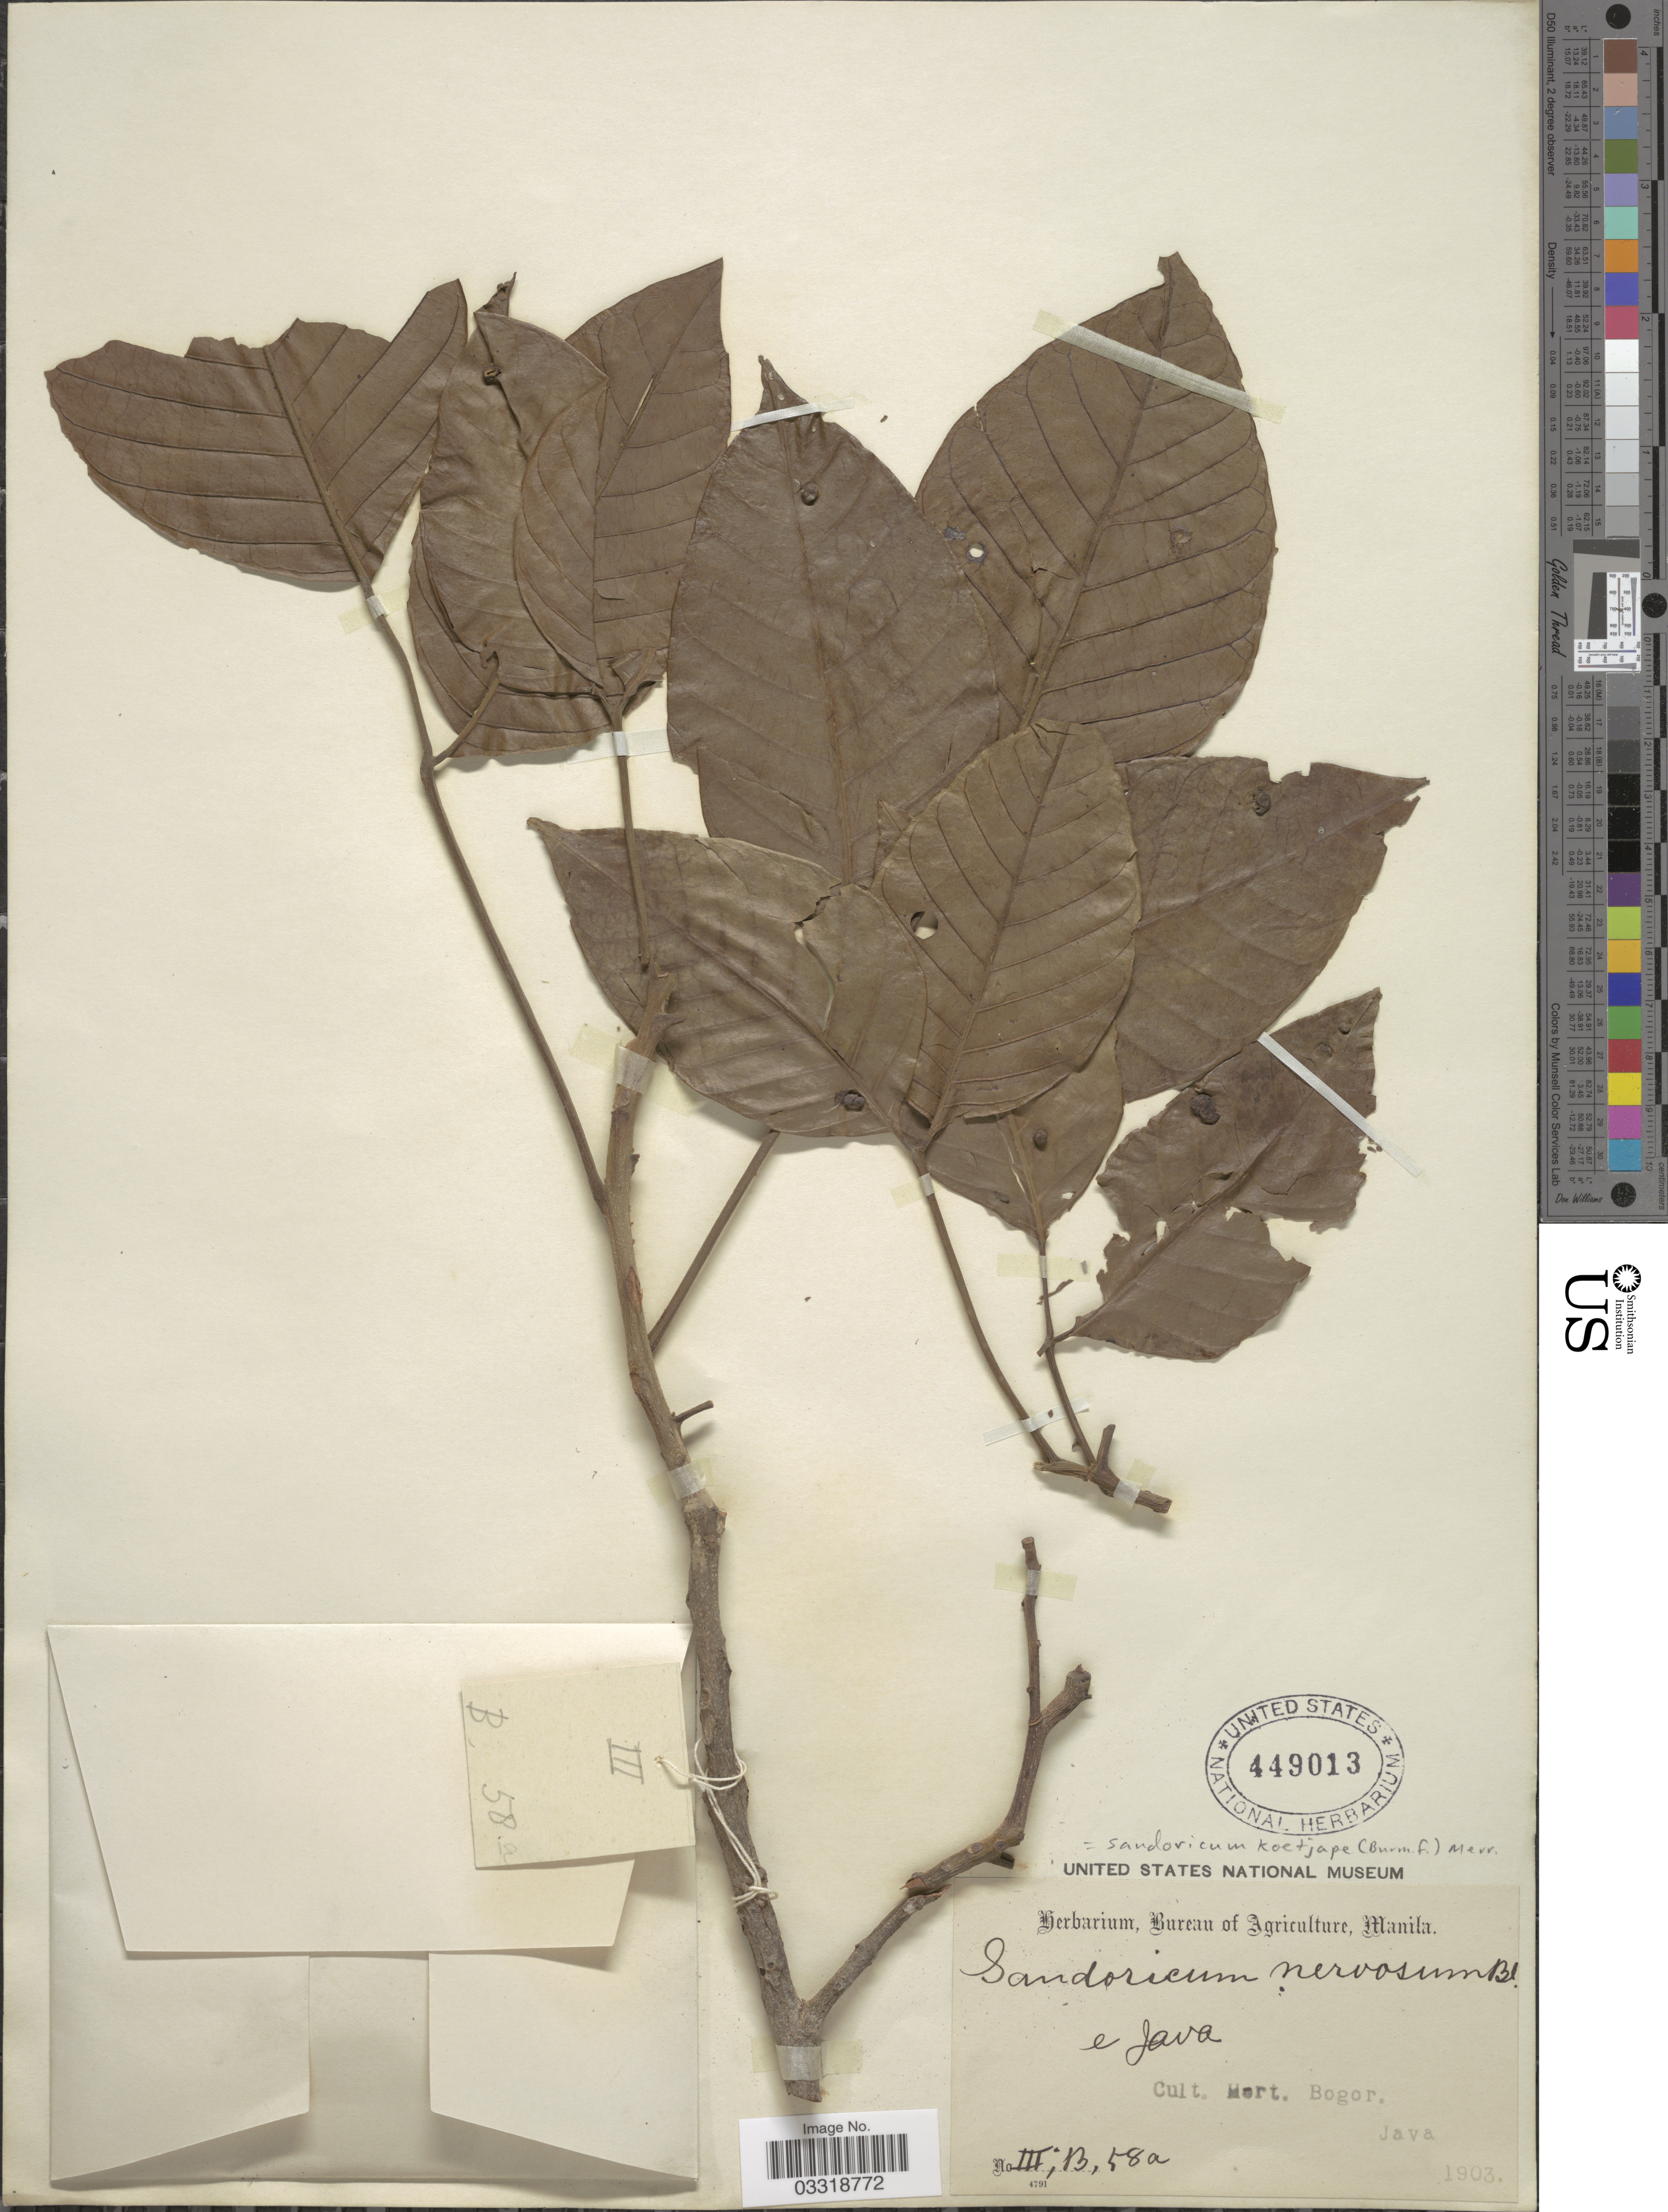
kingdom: Plantae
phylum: Tracheophyta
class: Magnoliopsida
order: Sapindales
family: Meliaceae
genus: Sandoricum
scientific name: Sandoricum koetjape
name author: (Burm. f.) Merr.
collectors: ex Herb. Bur. Agric. Manila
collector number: III,B,58a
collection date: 1903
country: Indonesia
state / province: Java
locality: Cult. Hort. Bogor.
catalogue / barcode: US 449013